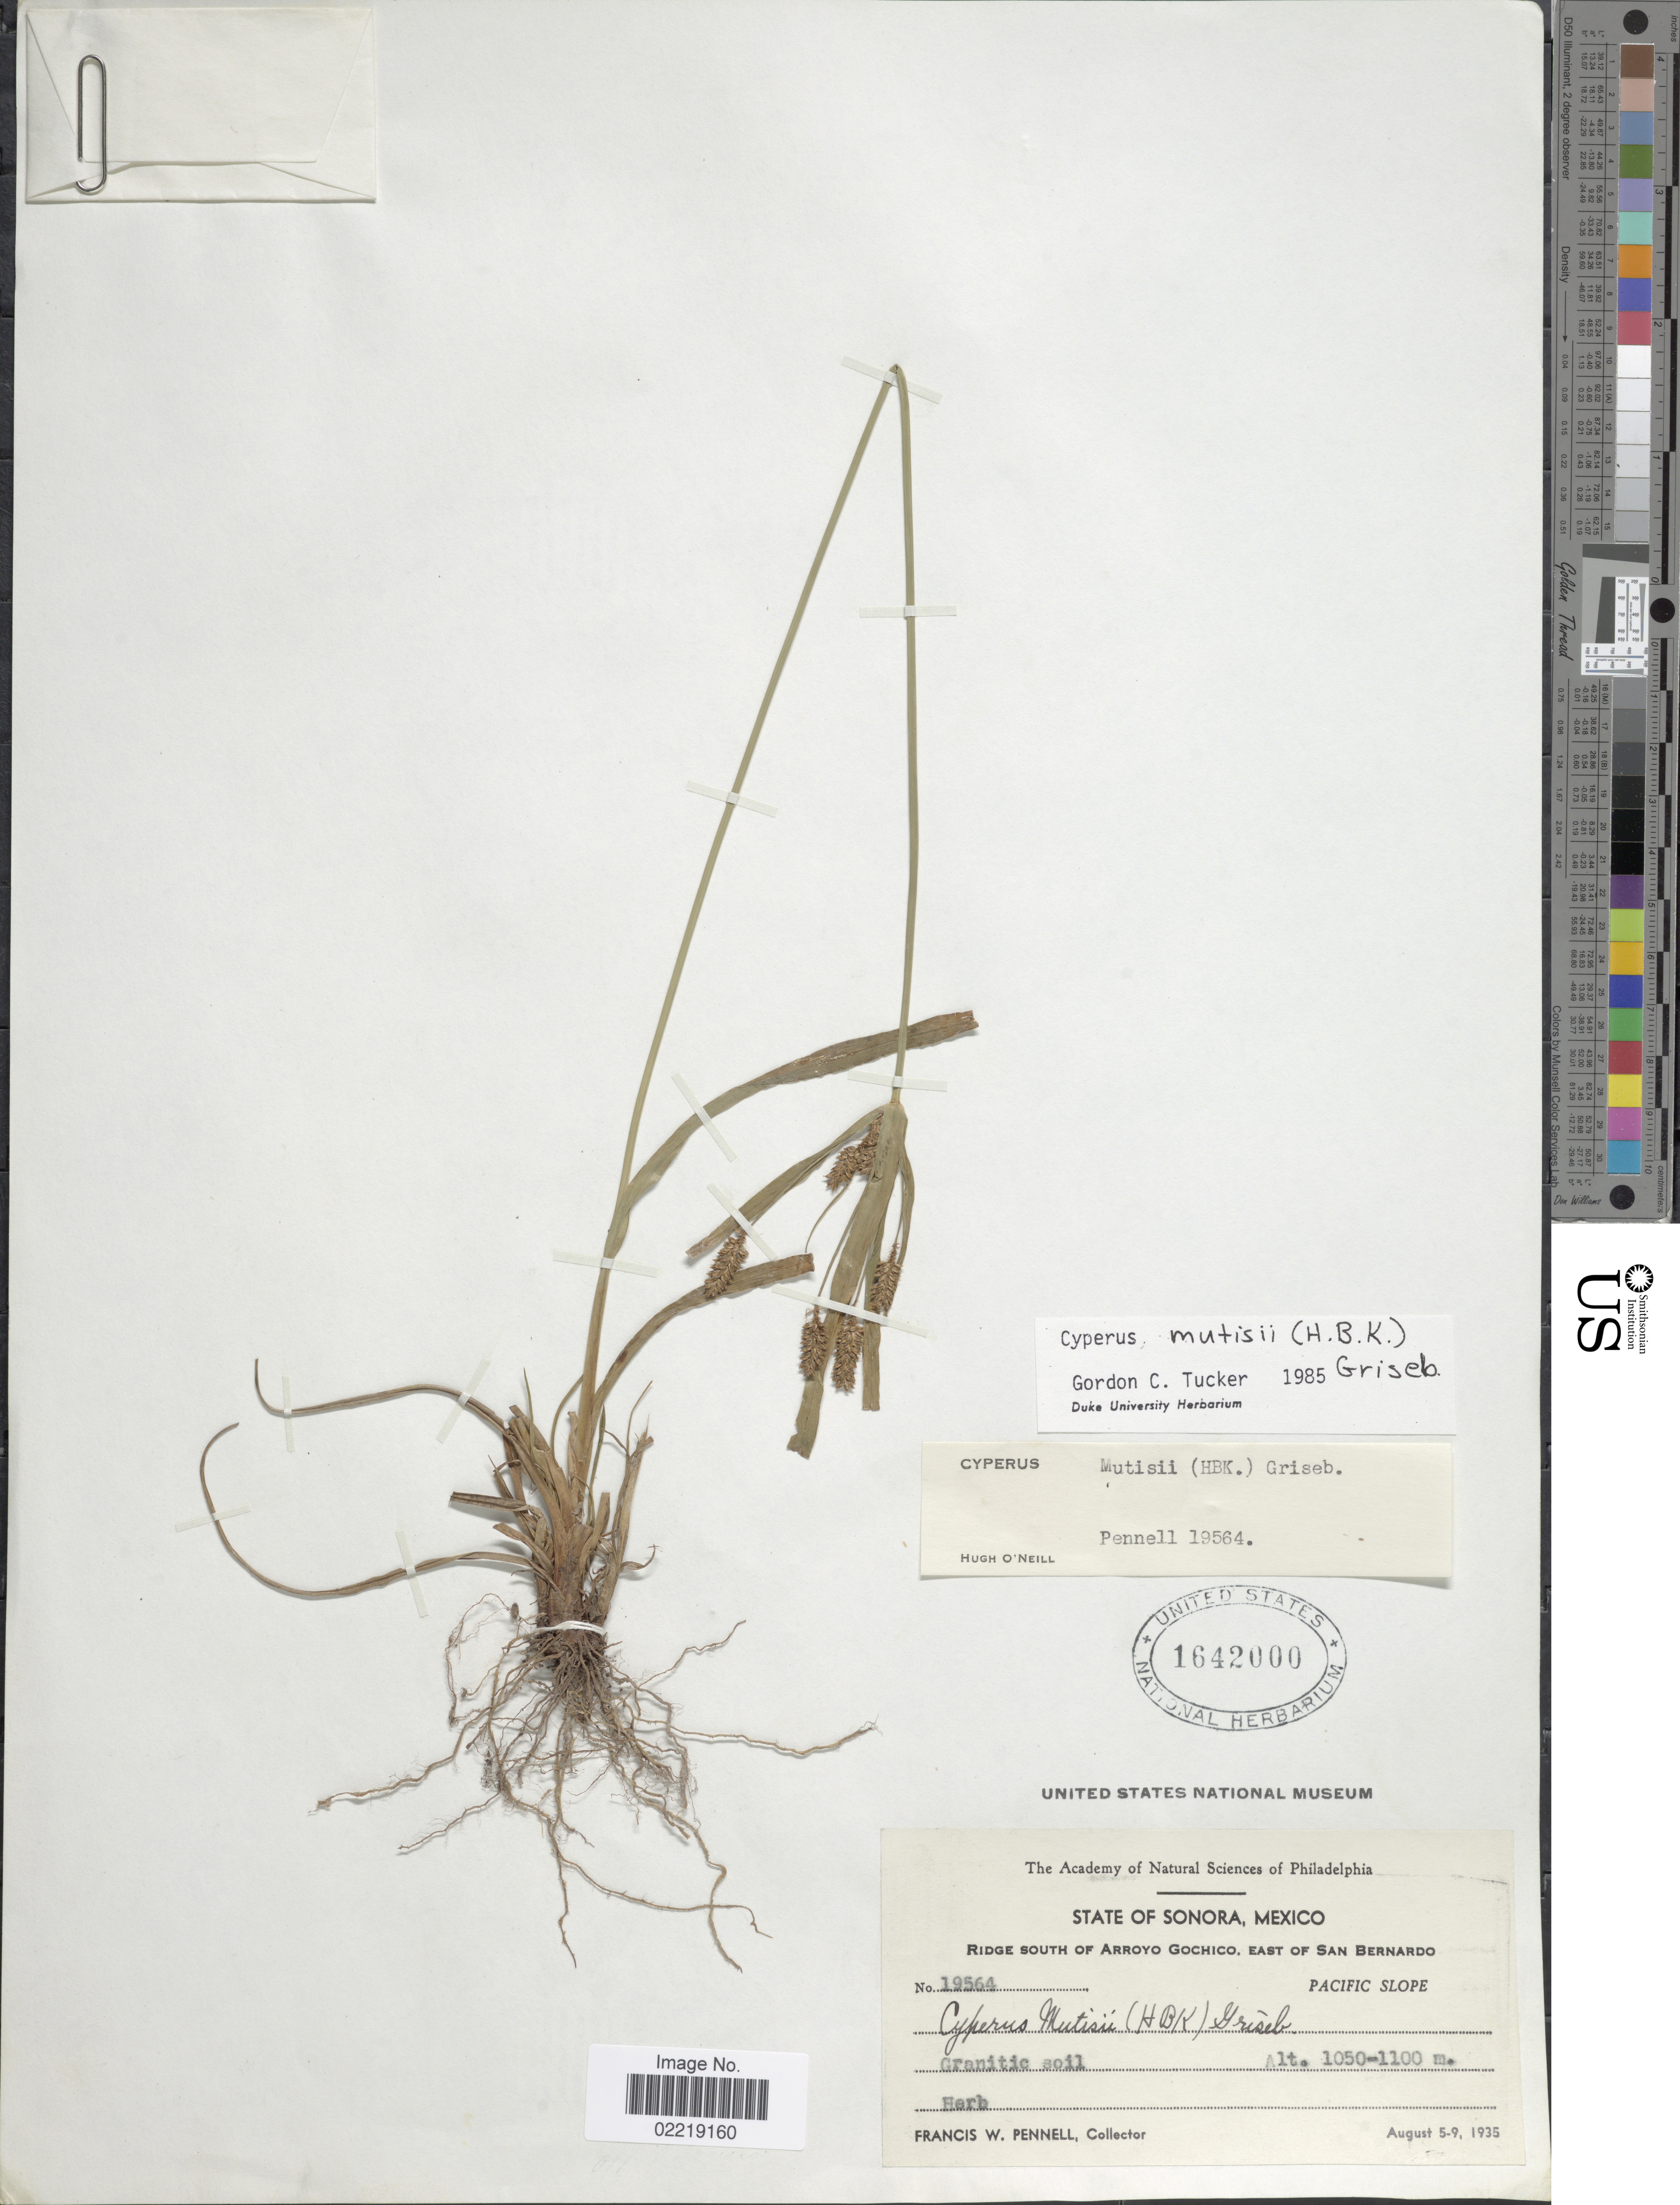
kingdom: Plantae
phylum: Tracheophyta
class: Liliopsida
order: Poales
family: Cyperaceae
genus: Cyperus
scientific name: Cyperus mutisii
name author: (Kunth) Andersson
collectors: F. W. Pennell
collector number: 19564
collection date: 1935-08-05/1935-08-09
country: Mexico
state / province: Sonora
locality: State of Sonora, Ridge south of Arroyo Gochico, east of San Bernardo, Pacific slope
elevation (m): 1050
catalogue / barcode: US 1642000